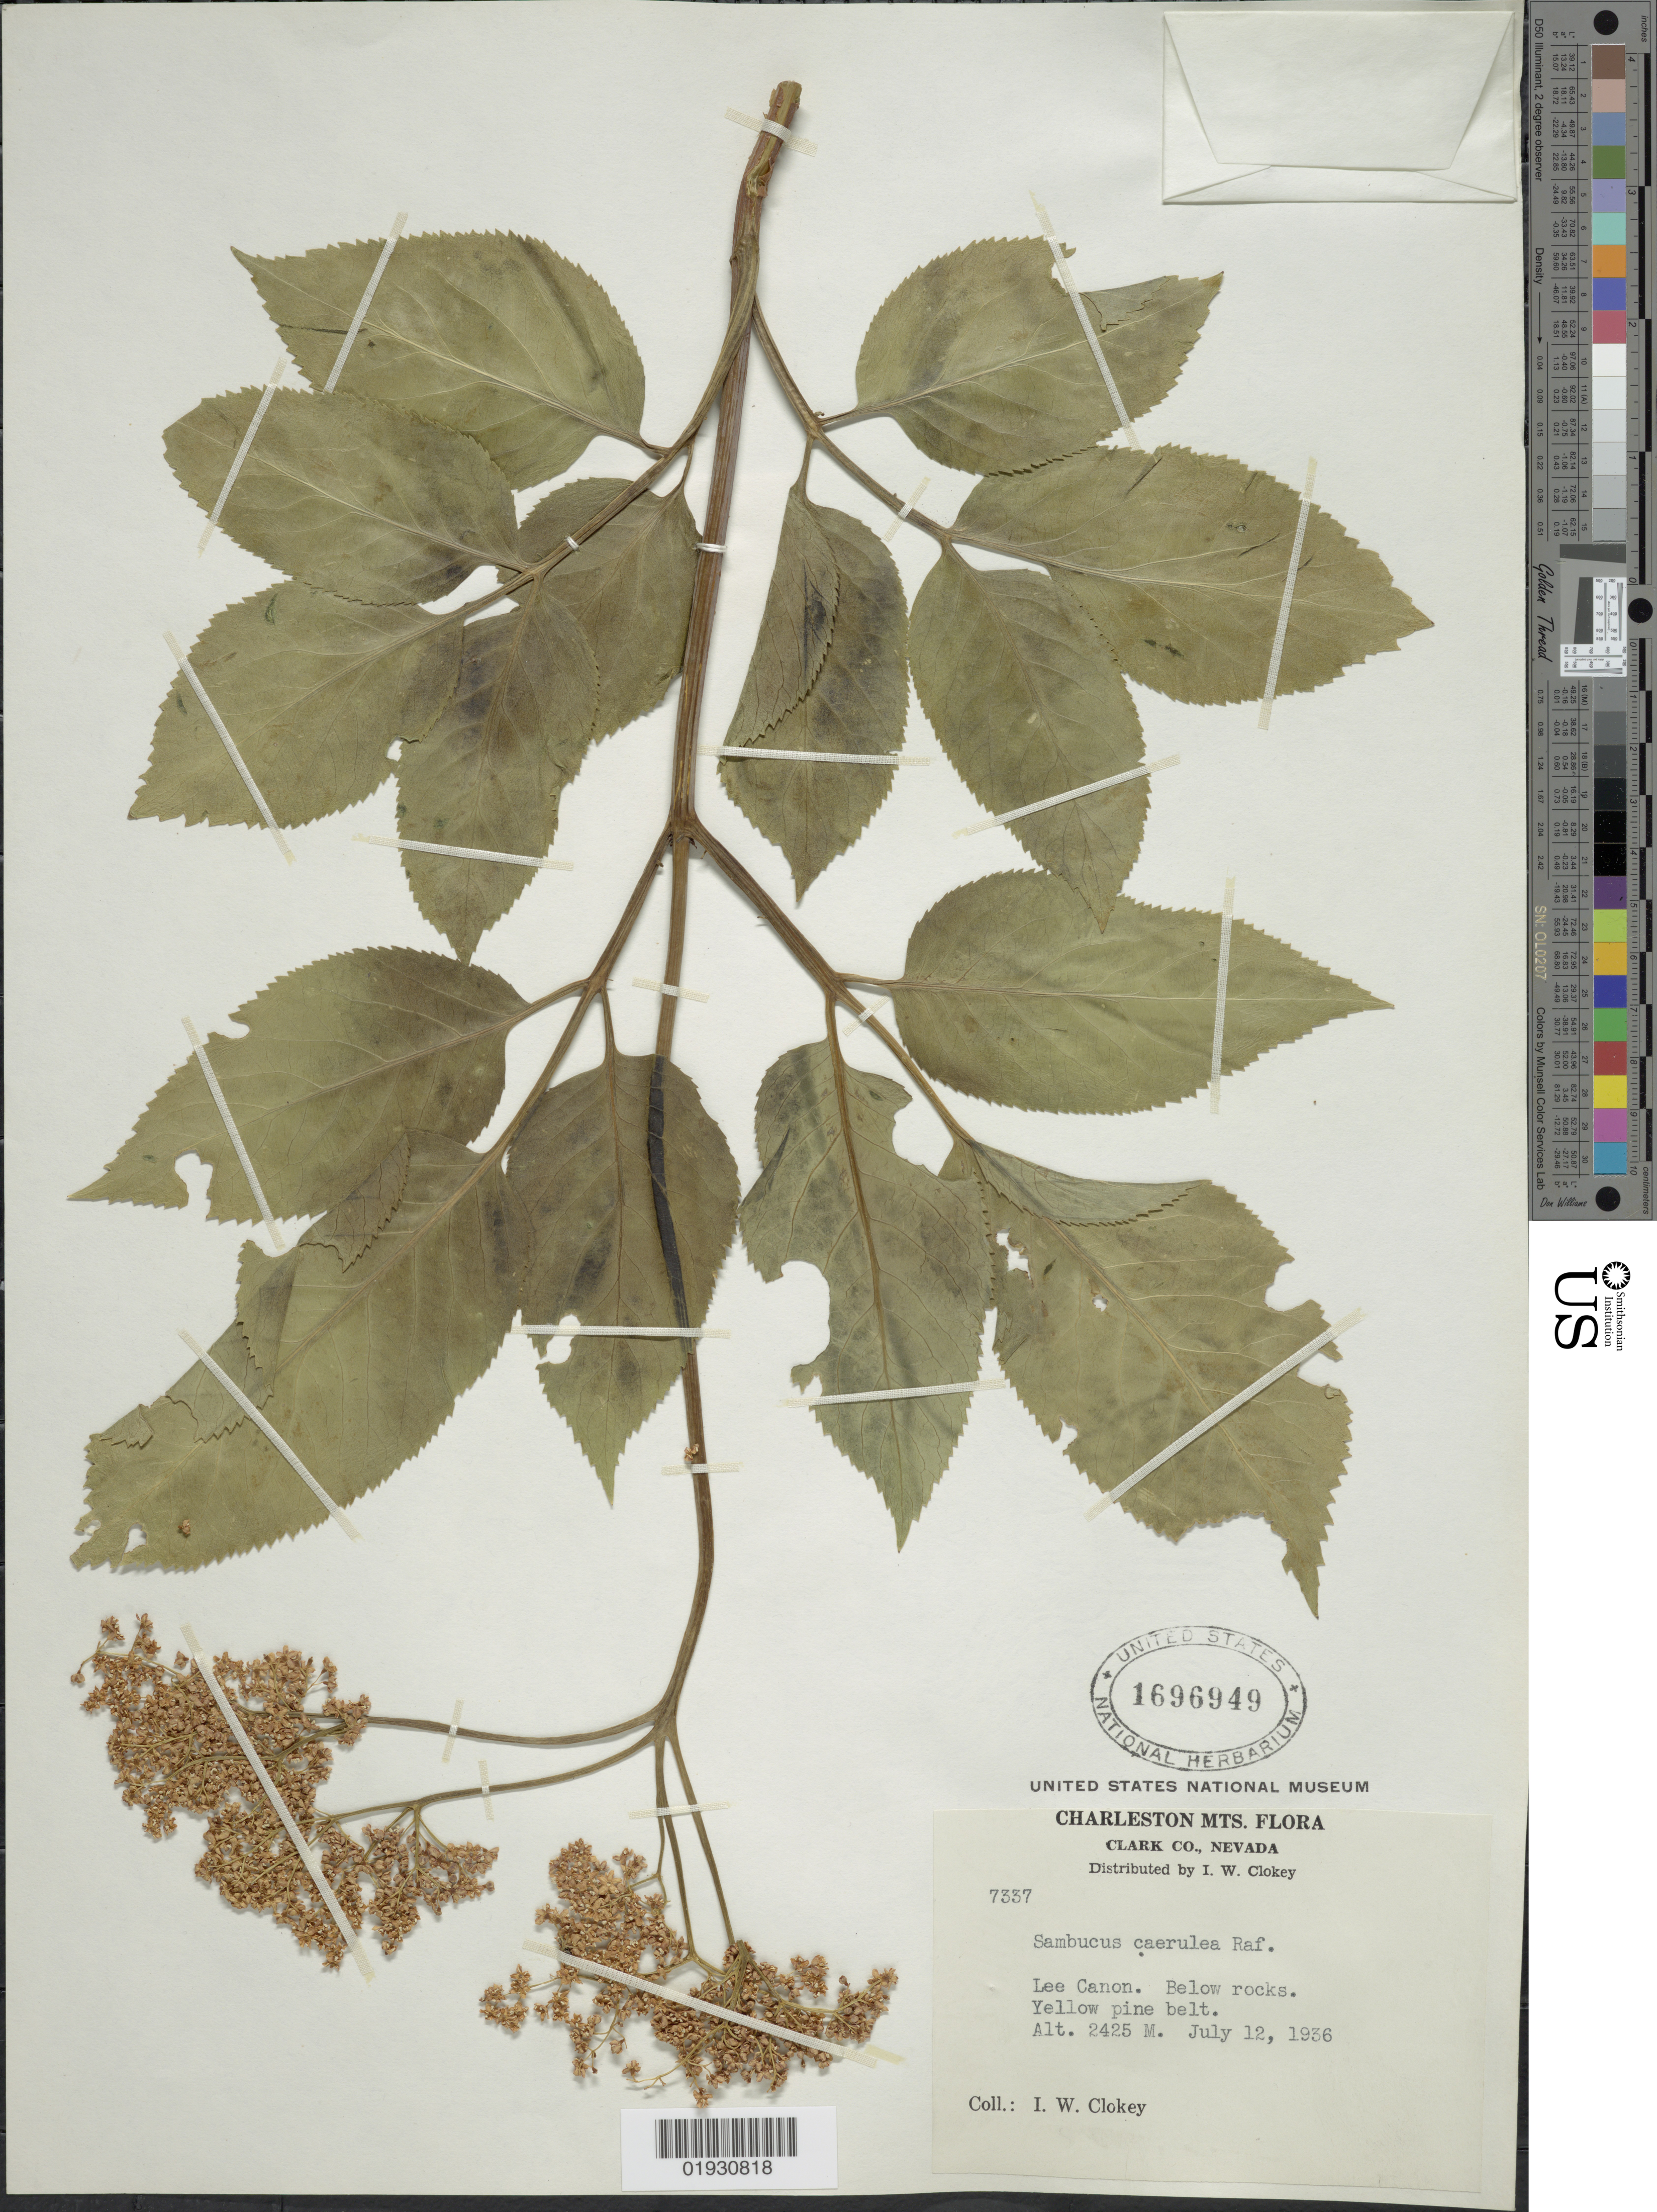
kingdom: Plantae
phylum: Tracheophyta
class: Magnoliopsida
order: Dipsacales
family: Viburnaceae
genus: Sambucus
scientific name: Sambucus cerulea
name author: Raf.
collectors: I. W. Clokey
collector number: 7337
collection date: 1936-07-12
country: United States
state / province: Nevada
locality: Charleston Mts. Clark Co. Lee Canon.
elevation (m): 2425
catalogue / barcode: US 1696949